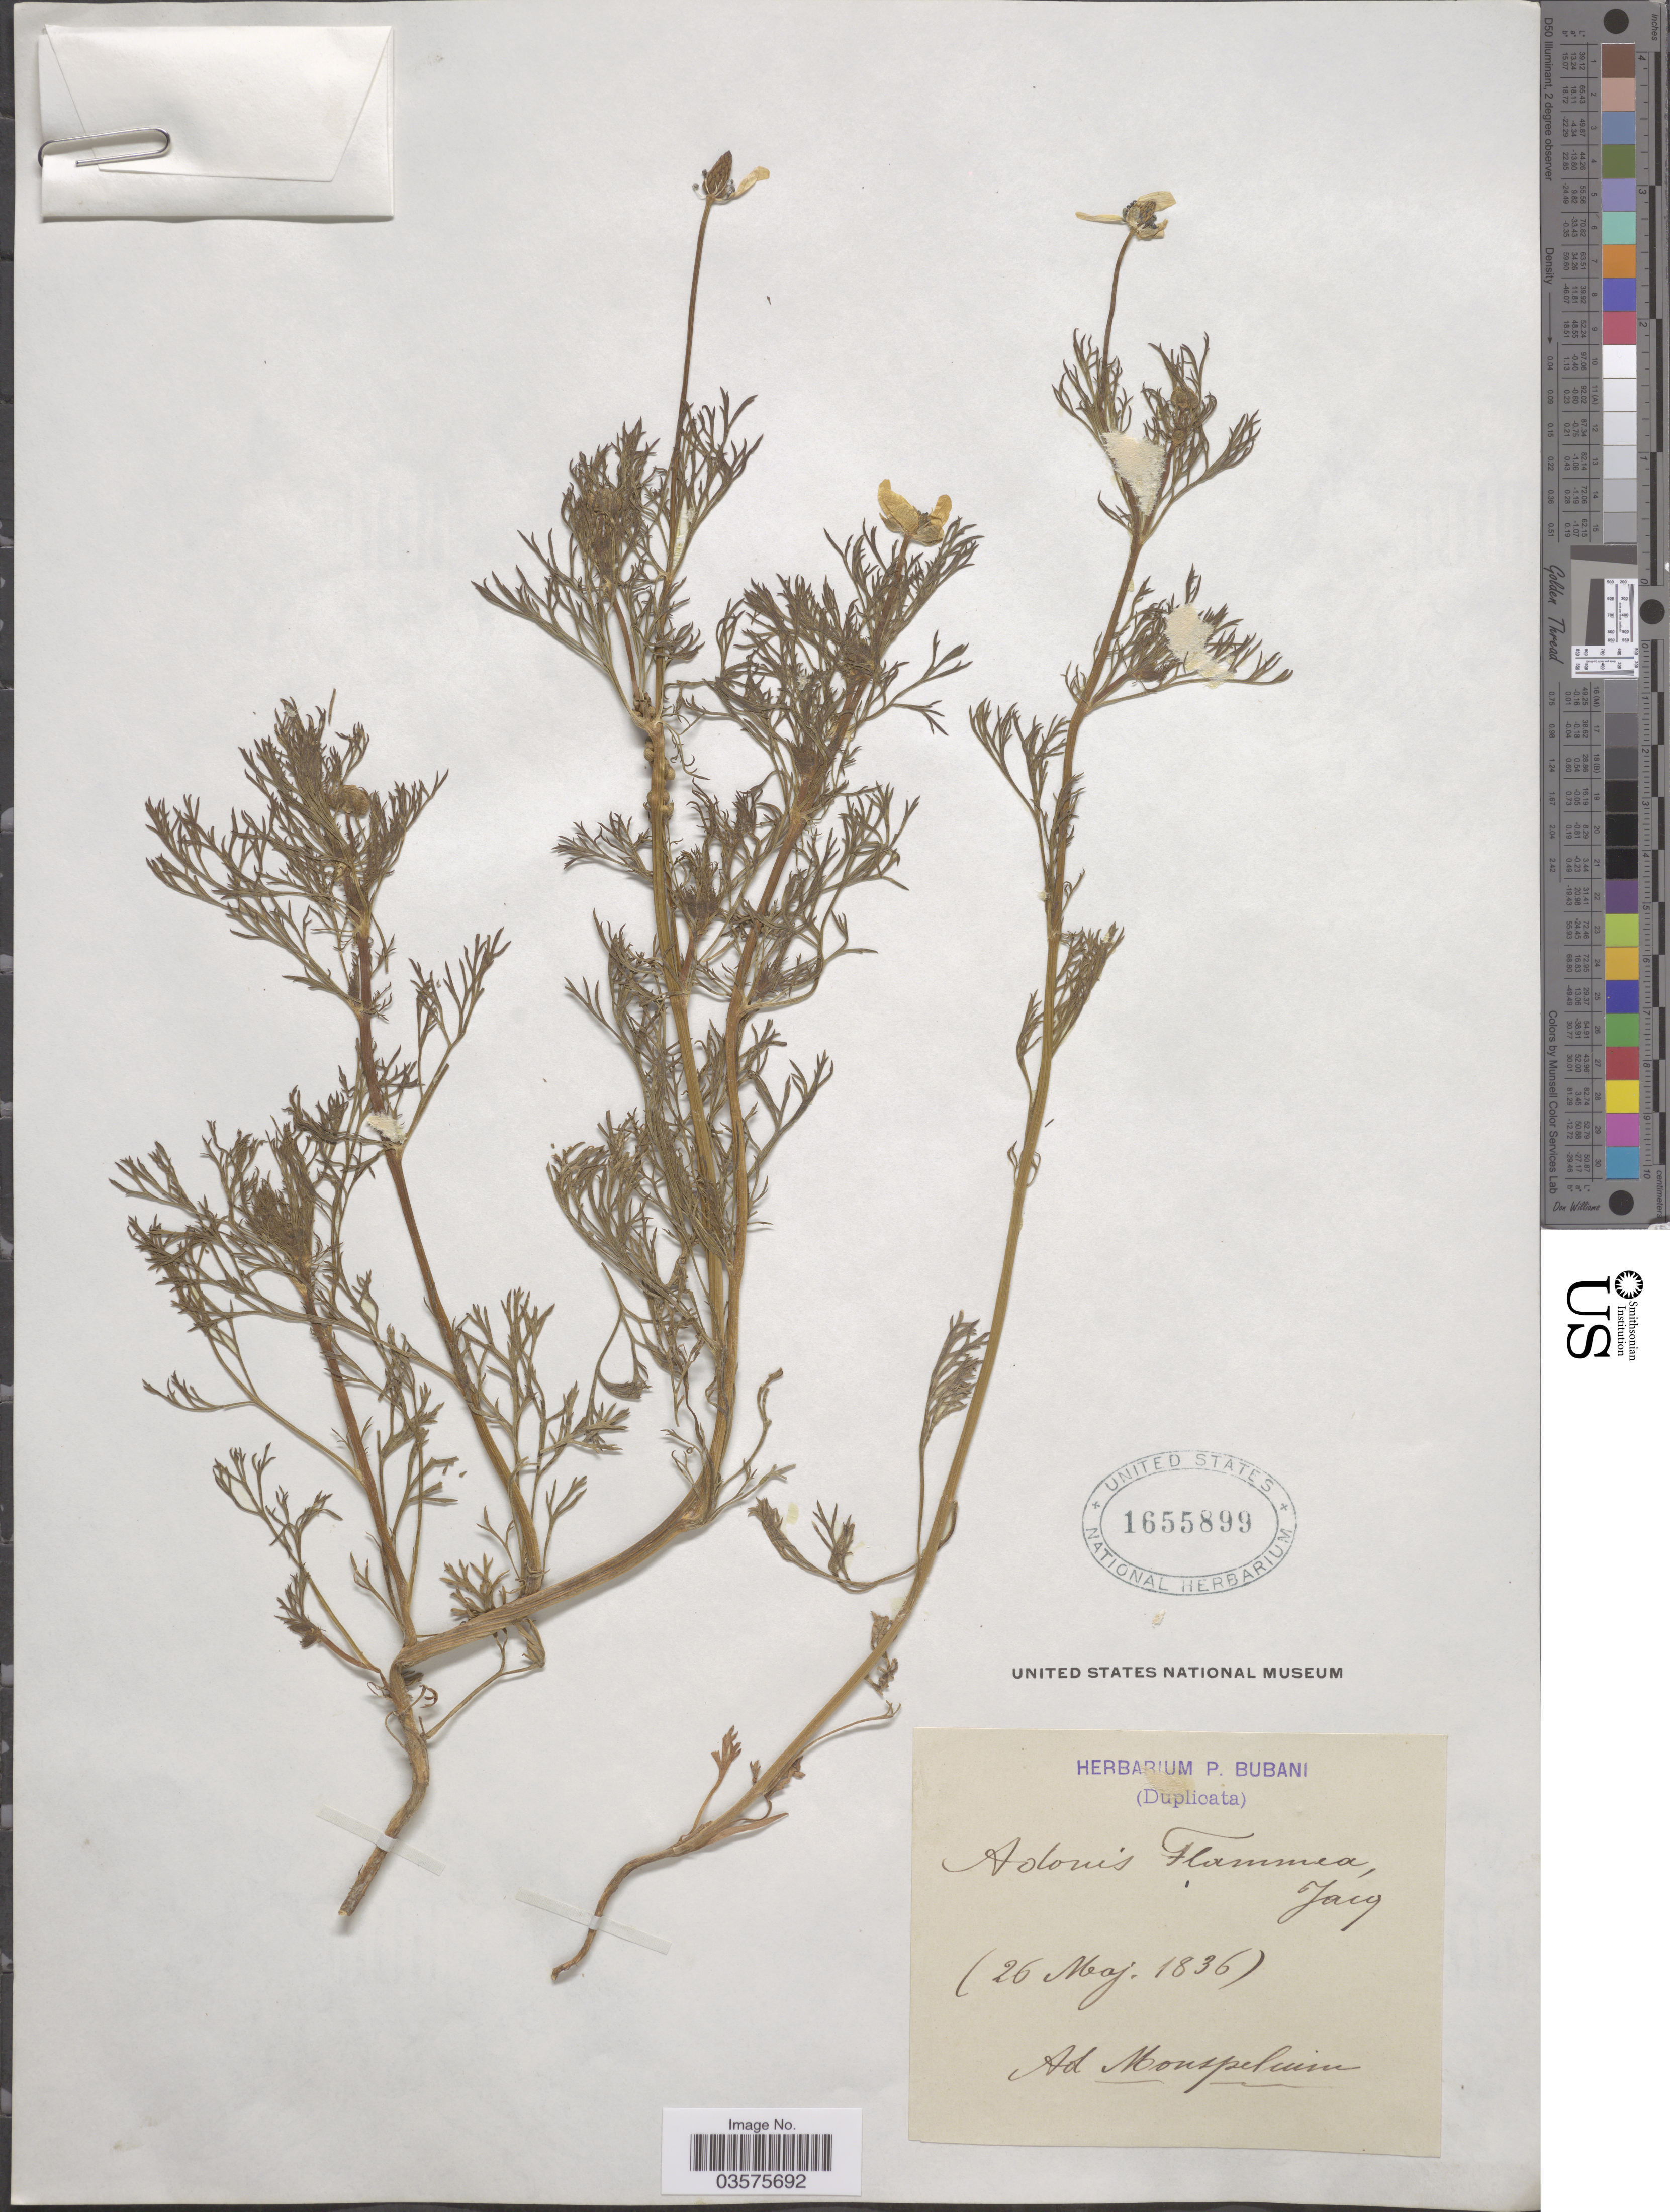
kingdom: Plantae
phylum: Tracheophyta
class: Magnoliopsida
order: Ranunculales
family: Ranunculaceae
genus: Adonis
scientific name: Adonis flammea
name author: Jacq.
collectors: ex herb. P. Bubani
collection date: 1836-05-26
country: France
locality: Ad Monspelium.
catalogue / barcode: US 1655899